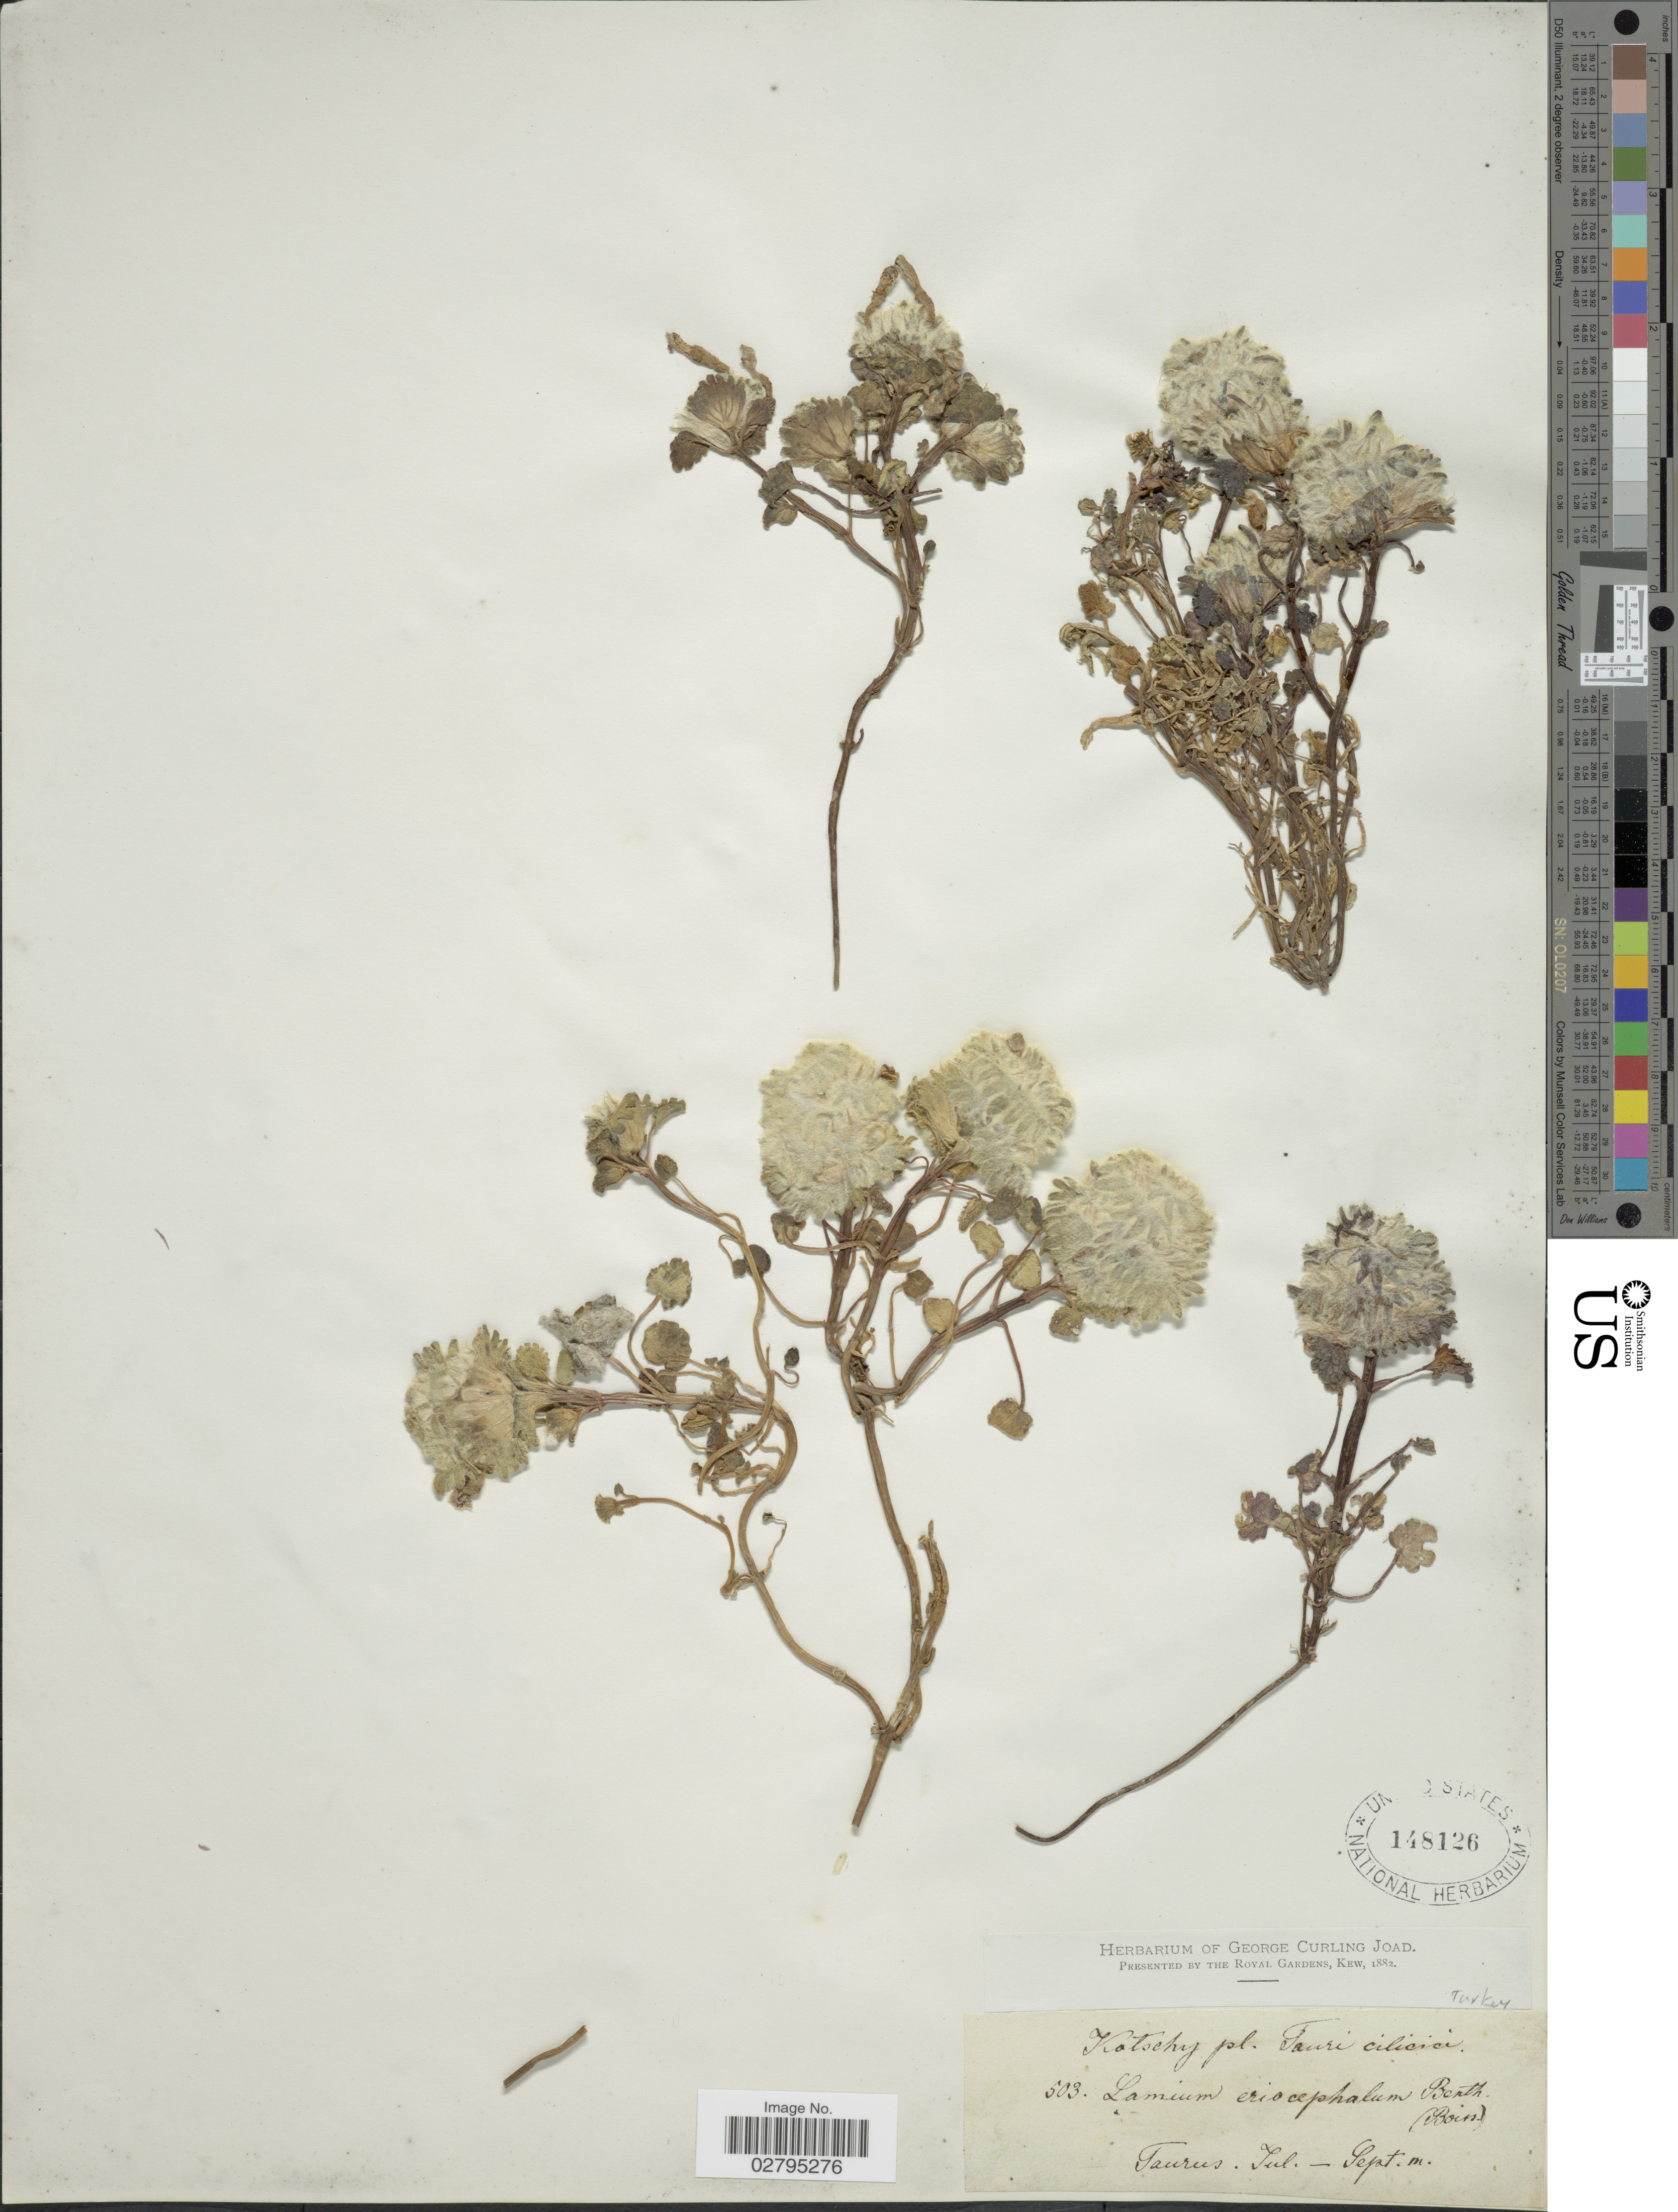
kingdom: Plantae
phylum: Tracheophyta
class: Magnoliopsida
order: Lamiales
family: Lamiaceae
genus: Lamium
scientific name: Lamium eriocephalum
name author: Benth.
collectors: K. G. Kotschy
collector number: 503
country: Turkey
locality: Taurus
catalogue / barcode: US 148126